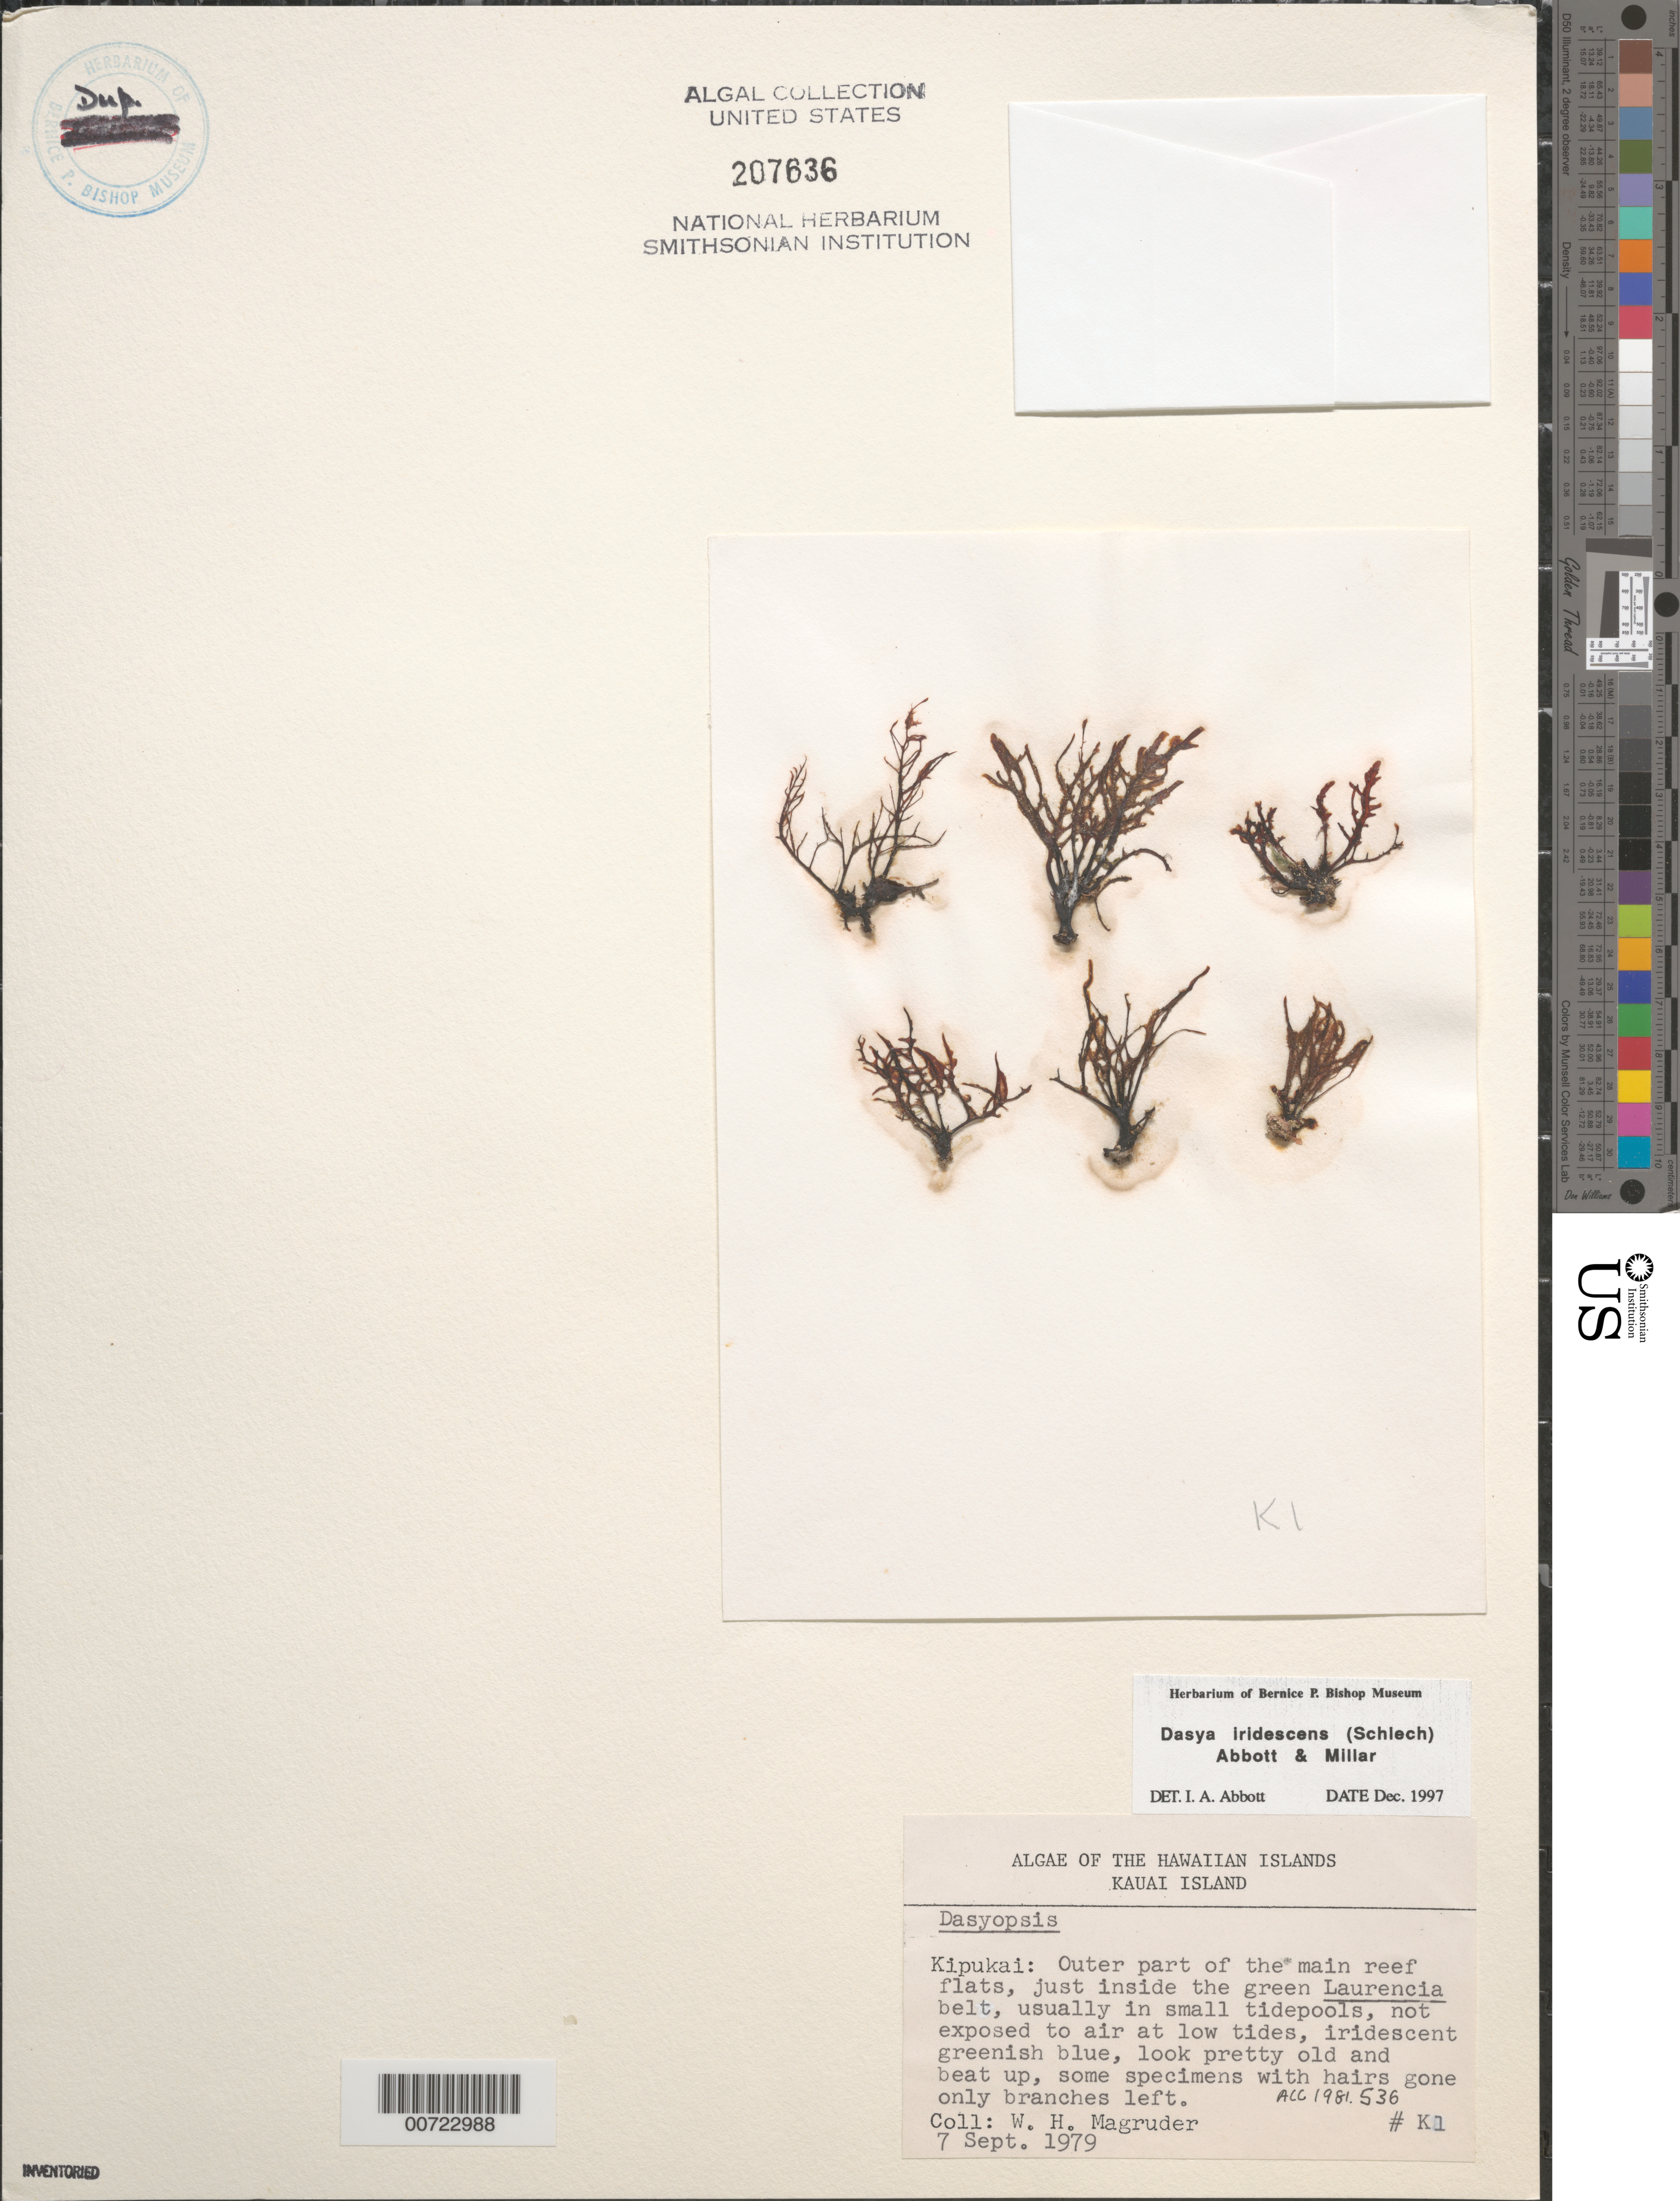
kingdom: Plantae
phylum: Rhodophyta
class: Florideophyceae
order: Ceramiales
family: Dasyaceae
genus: Dasya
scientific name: Dasya iridescens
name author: (Schlech) A.J.K. Millar & I.A. Abbott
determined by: Abbott, Isabella A.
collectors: W. Magruder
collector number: K1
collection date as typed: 07 Sep 1979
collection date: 1979-09-07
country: United States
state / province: Hawaii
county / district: Kauai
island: Kaua'i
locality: Kipukai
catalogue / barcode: US 207636